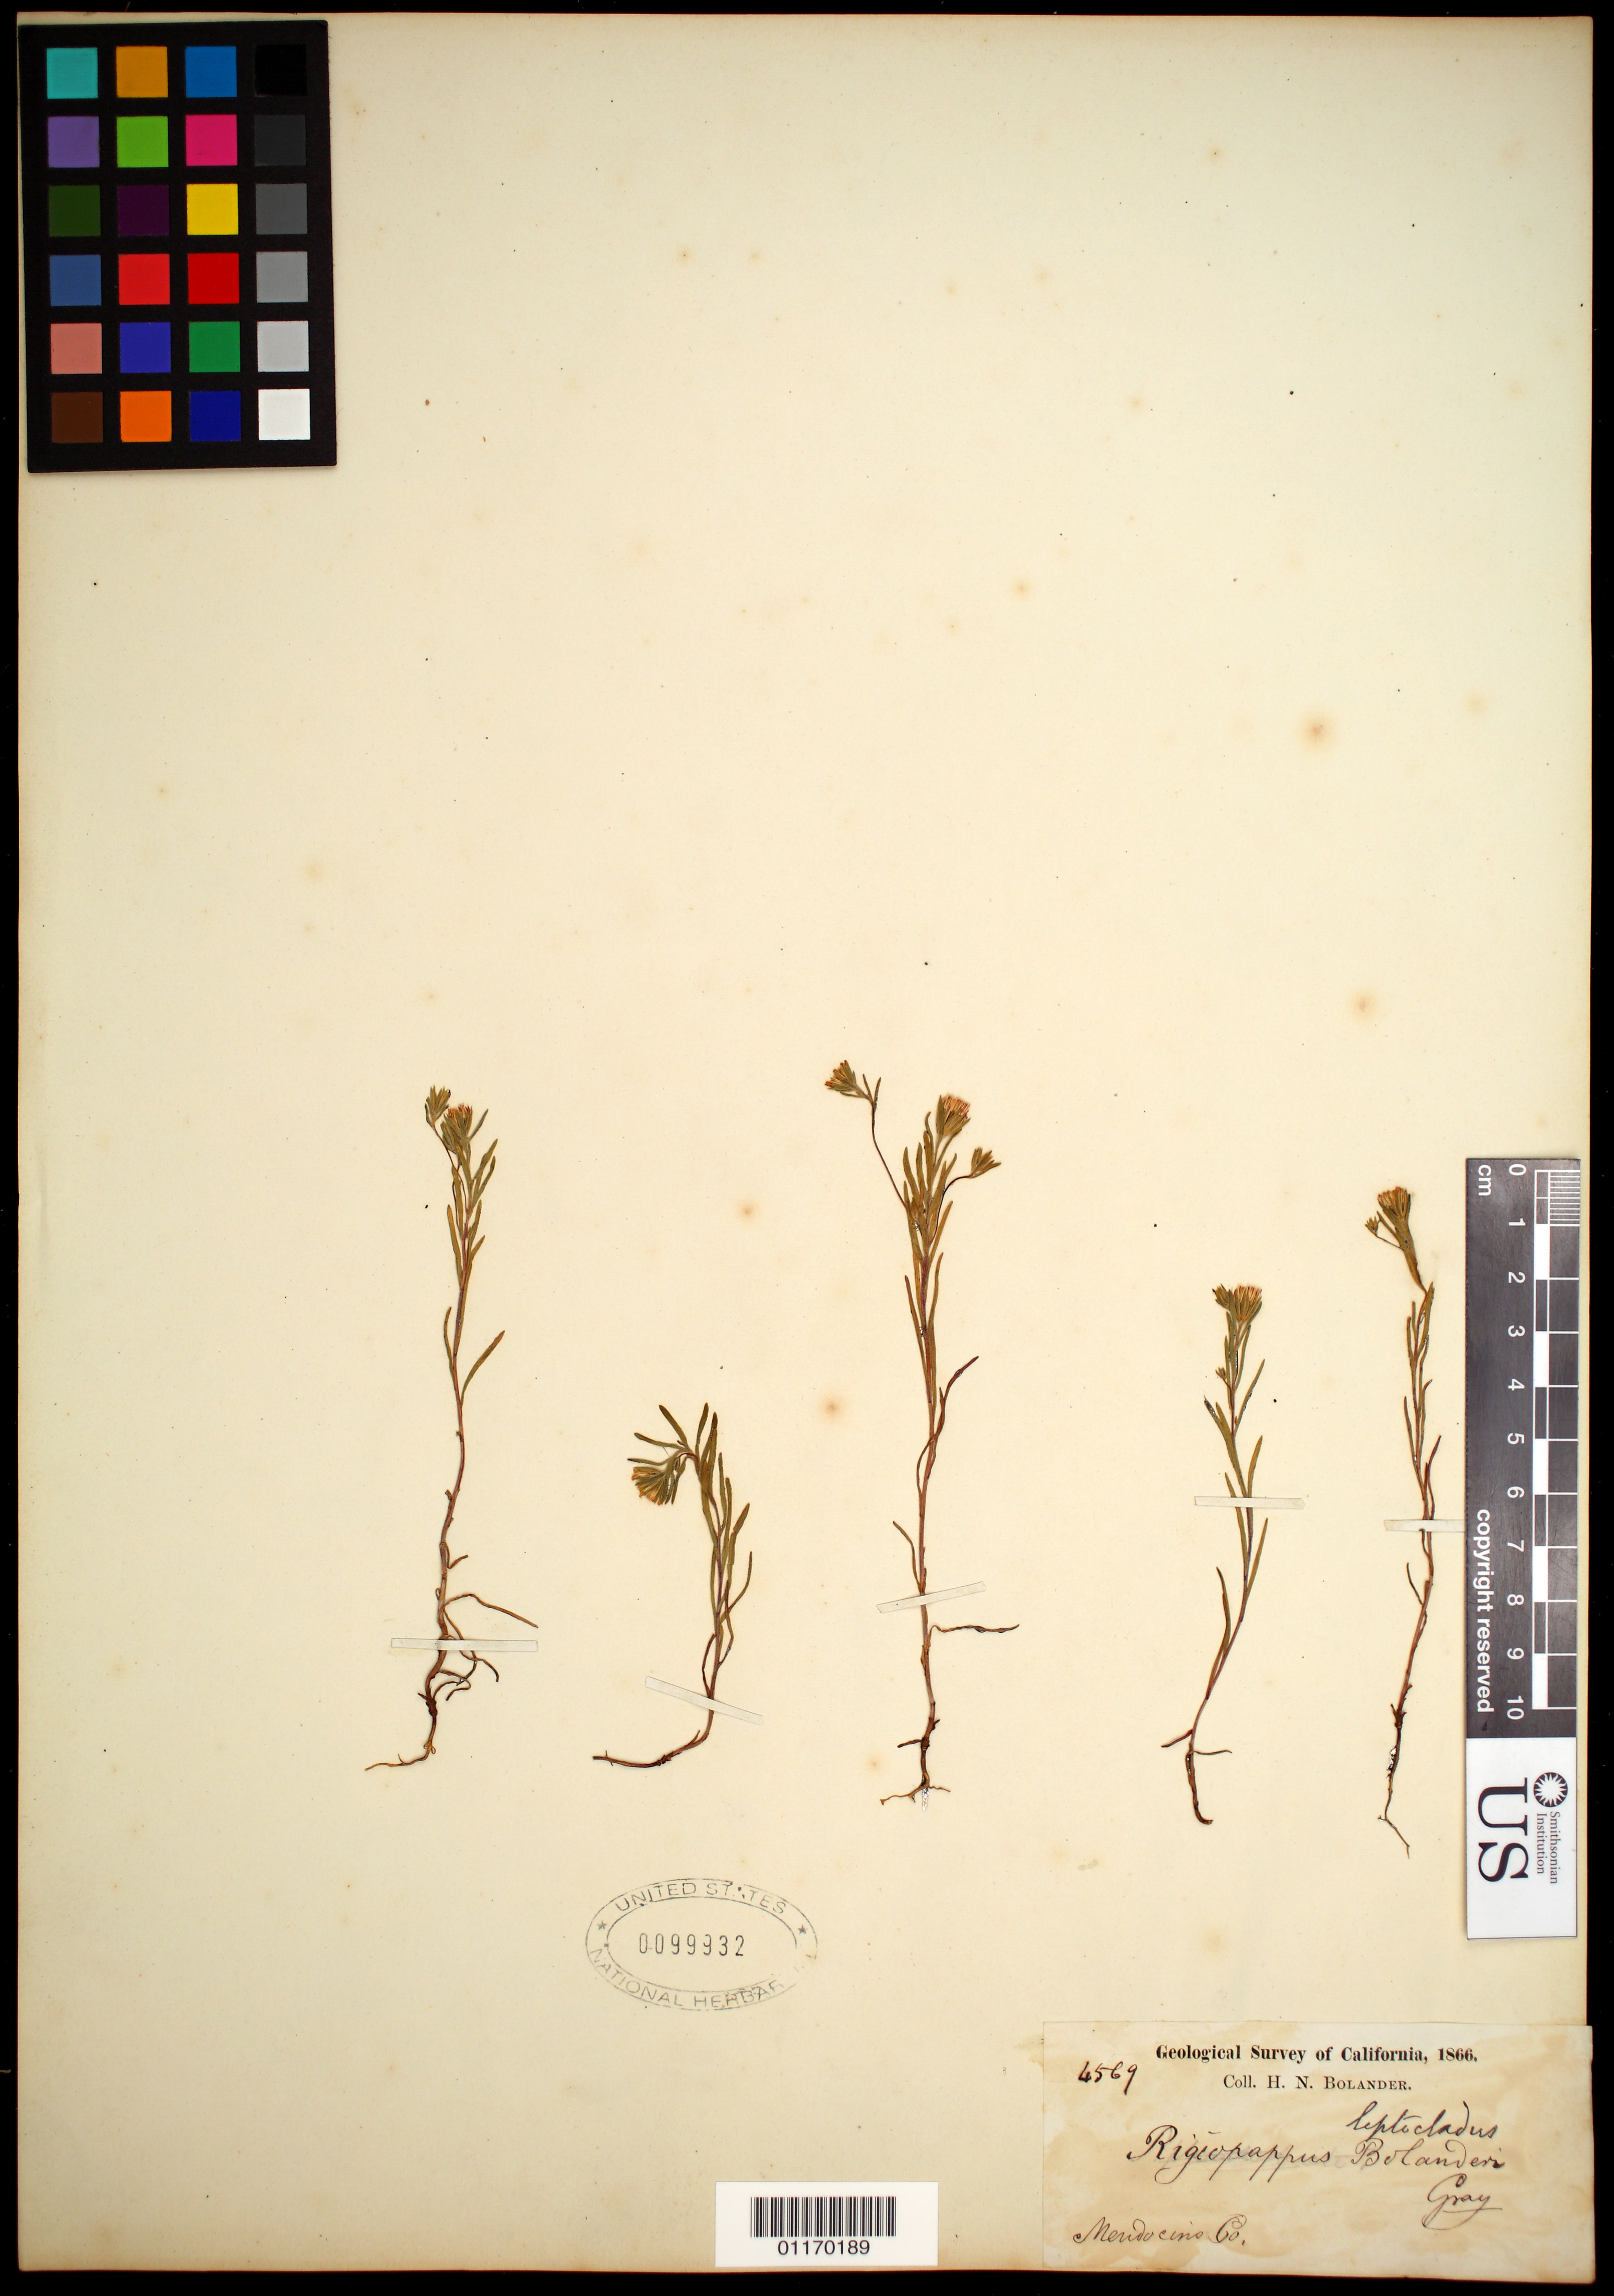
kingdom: Plantae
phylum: Tracheophyta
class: Magnoliopsida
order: Asterales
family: Asteraceae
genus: Rigiopappus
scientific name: Rigiopappus leptocladus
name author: A. Gray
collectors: H. Bolander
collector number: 4569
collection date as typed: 1866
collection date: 1866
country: United States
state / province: California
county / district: Mendocino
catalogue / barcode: US 99932